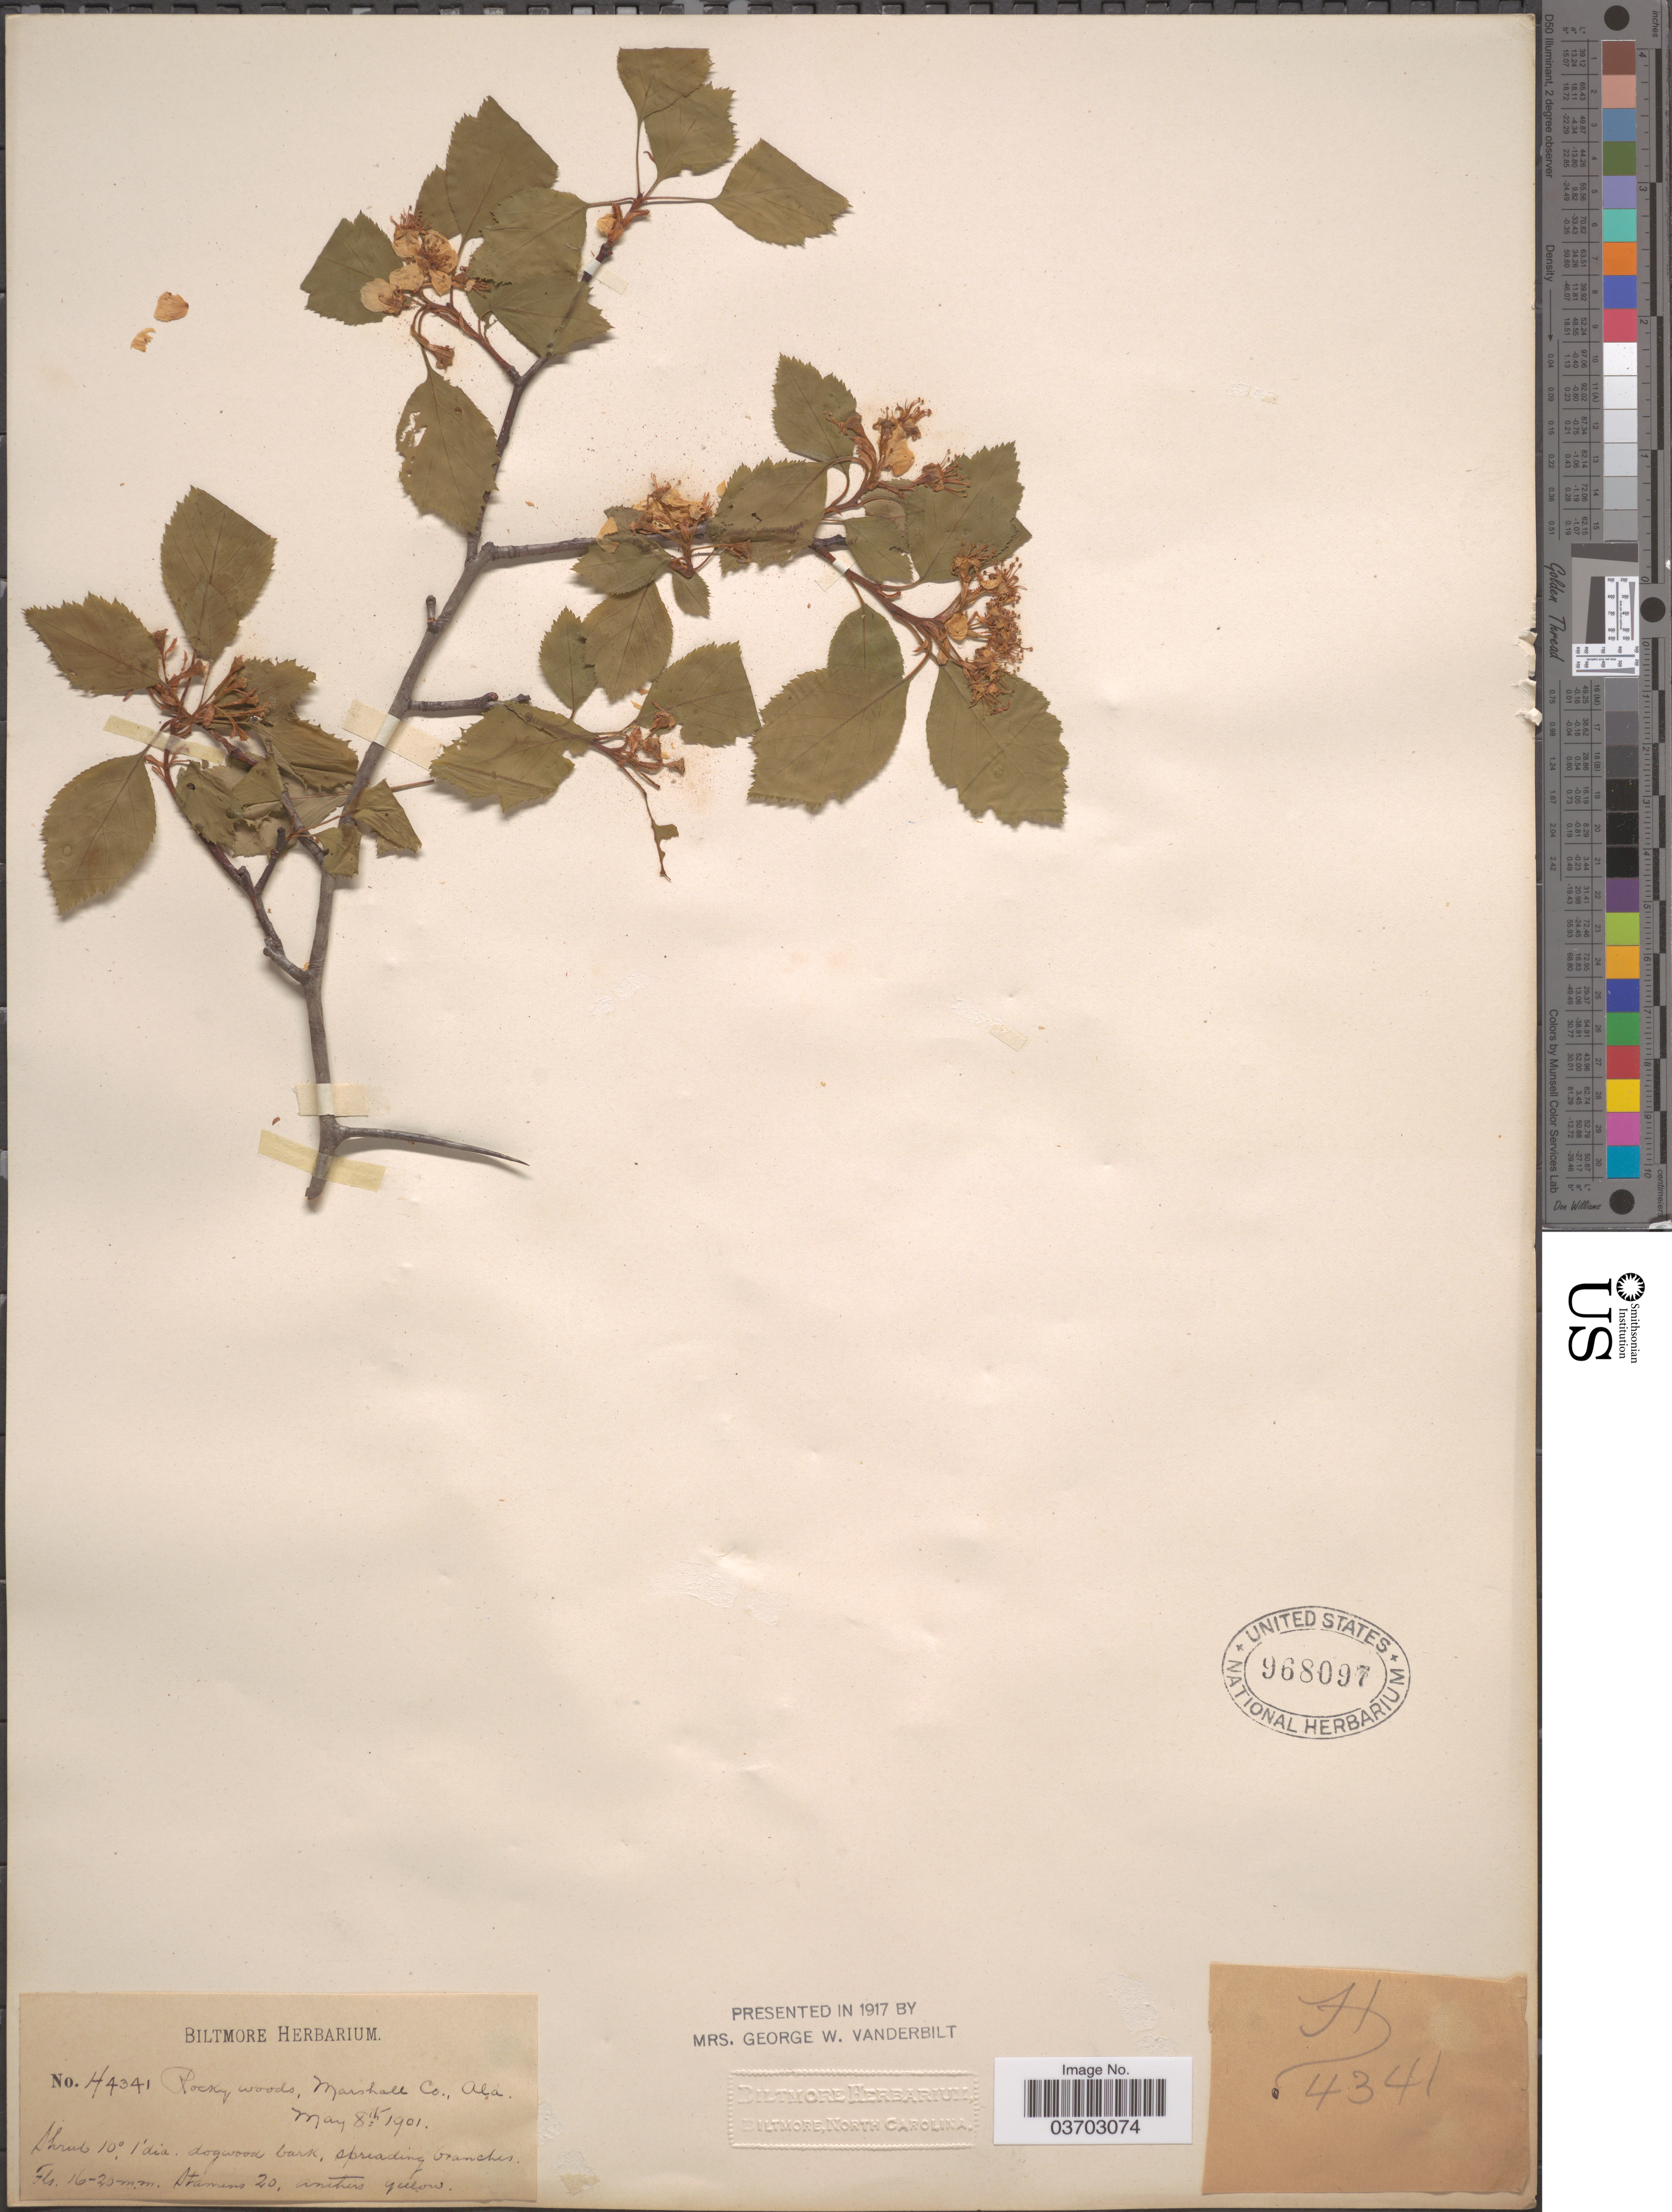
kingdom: Plantae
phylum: Tracheophyta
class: Magnoliopsida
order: Rosales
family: Rosaceae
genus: Crataegus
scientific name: Crataegus sp.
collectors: ex herb. Biltmore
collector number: H4341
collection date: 1901-05-08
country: United States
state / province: Alabama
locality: Marshall Co.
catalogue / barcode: US 968097